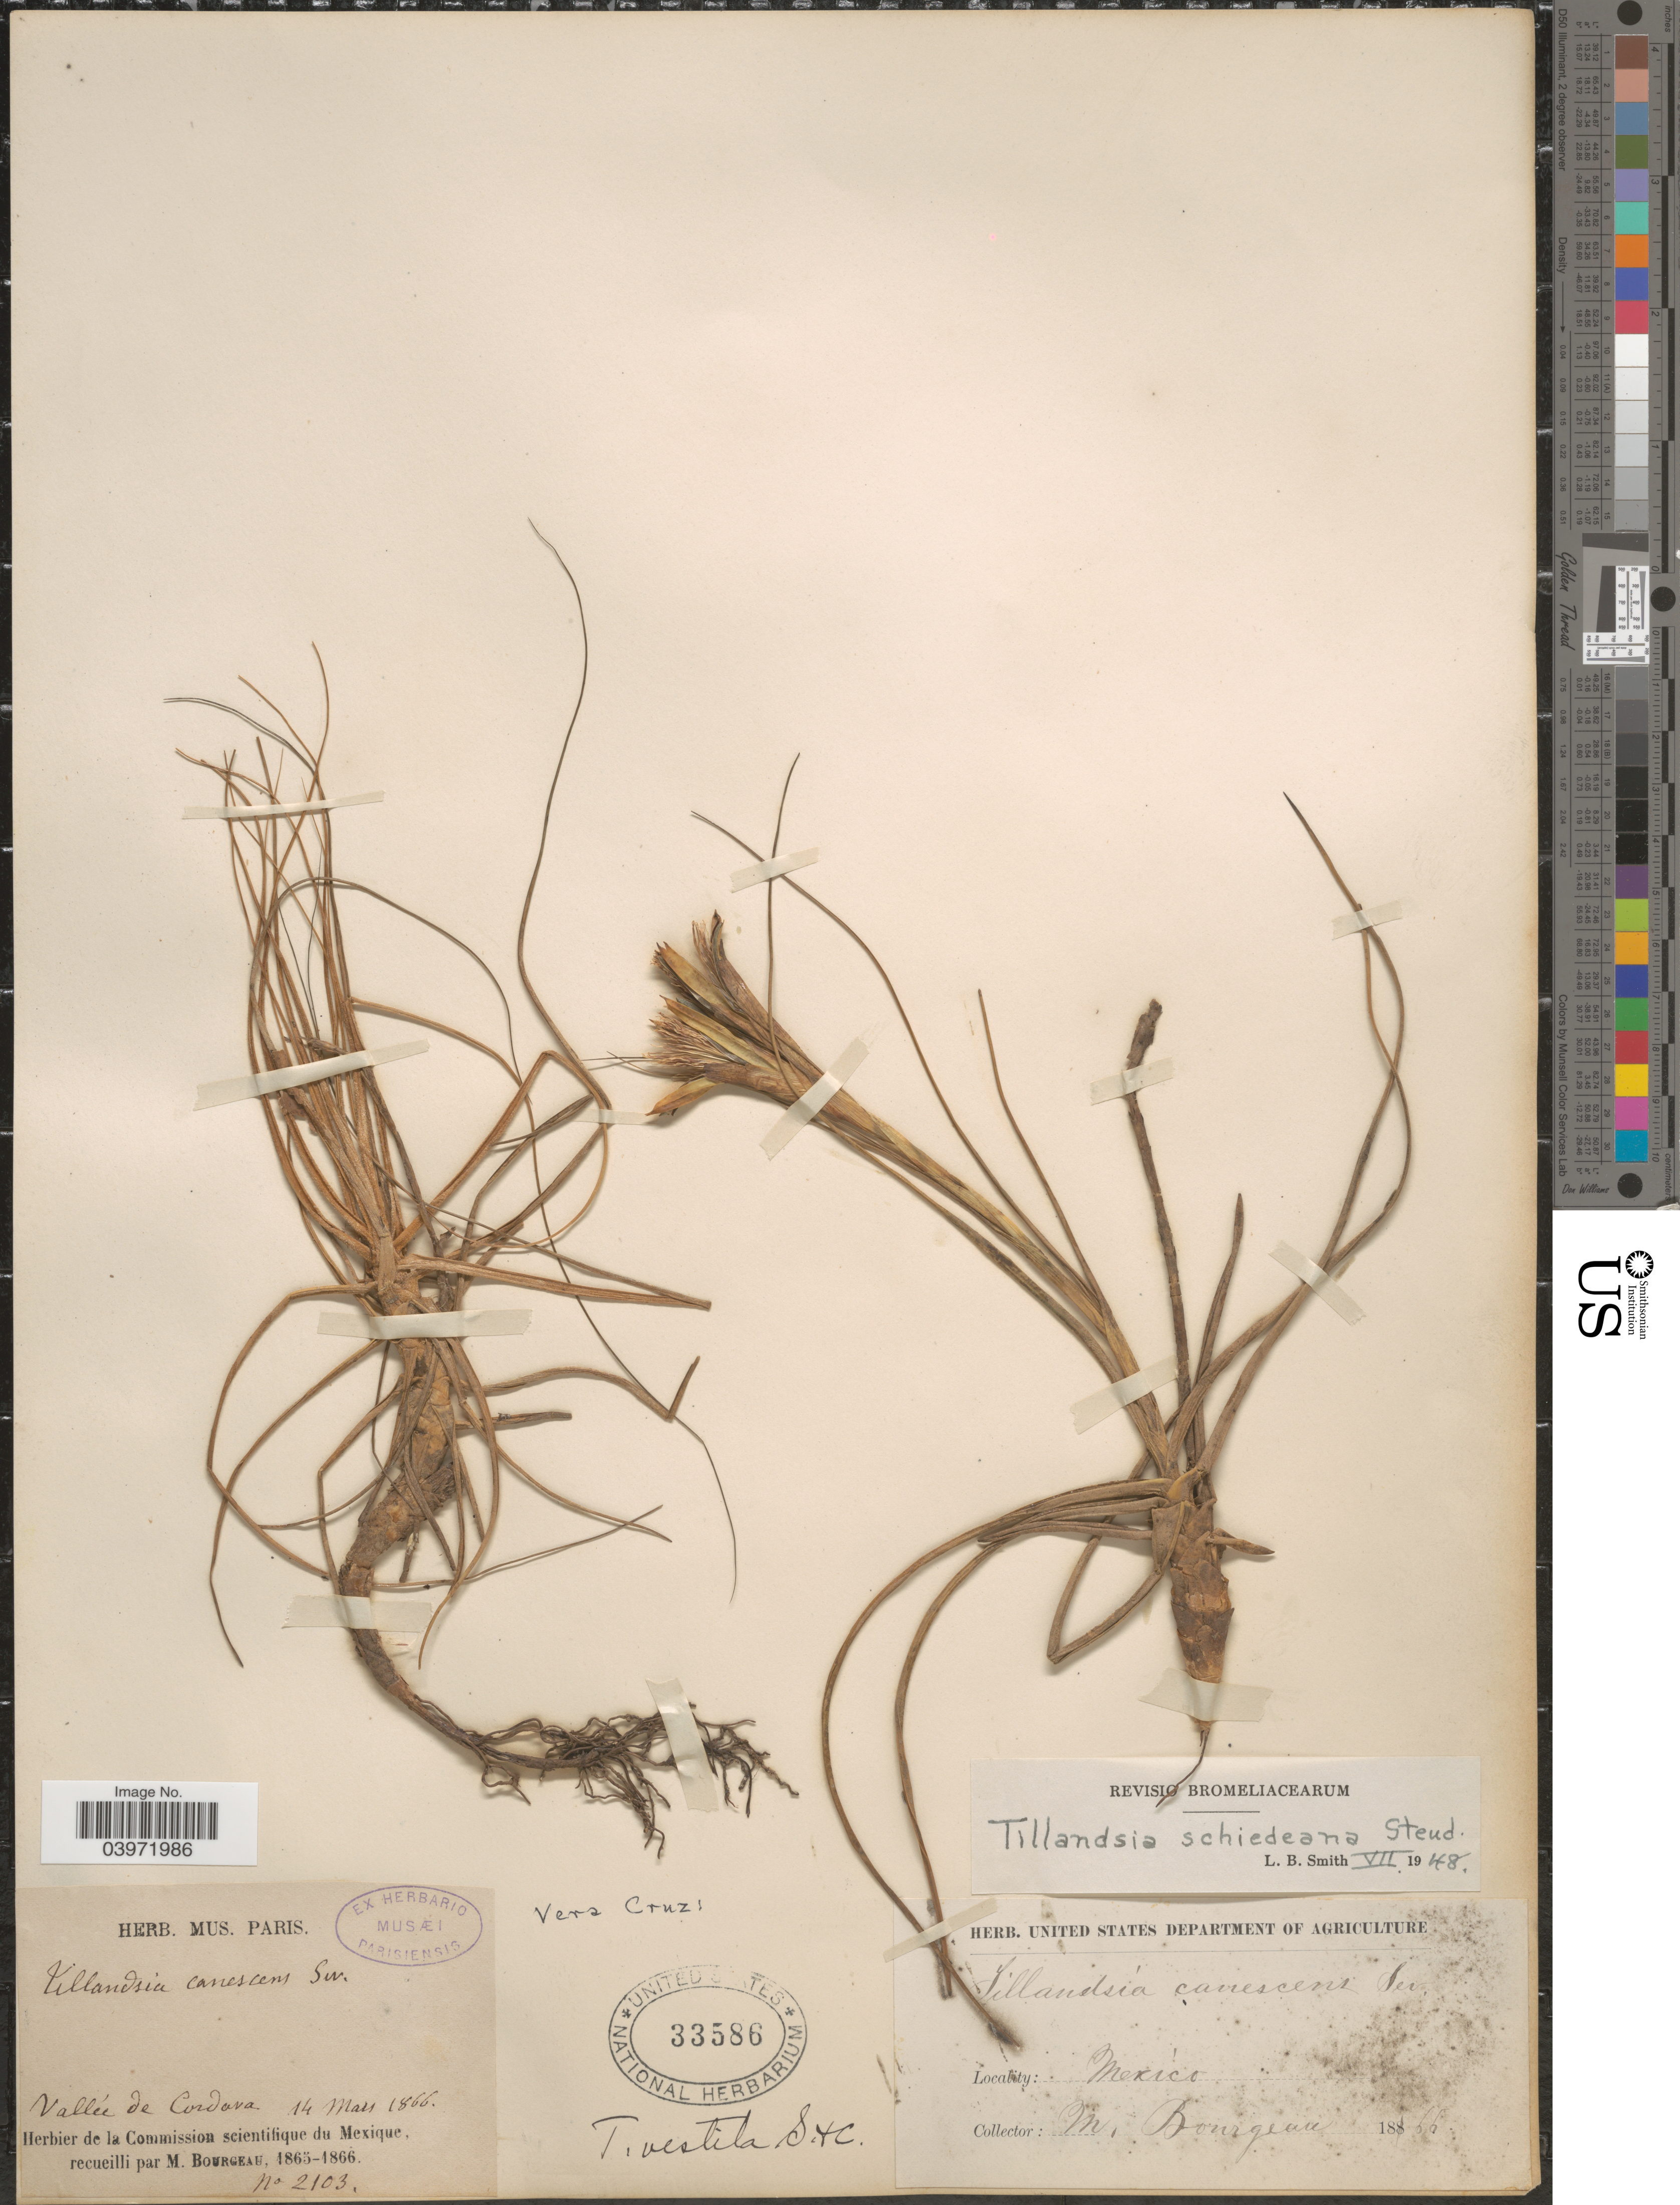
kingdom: Plantae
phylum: Tracheophyta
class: Liliopsida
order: Poales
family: Bromeliaceae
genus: Tillandsia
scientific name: Tillandsia schiedeana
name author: Steud.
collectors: M. Bourgeau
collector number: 2103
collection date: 1866-03-14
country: Mexico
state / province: Veracruz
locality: Vera Cruz: Vallée de Cordova.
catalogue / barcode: US 33586